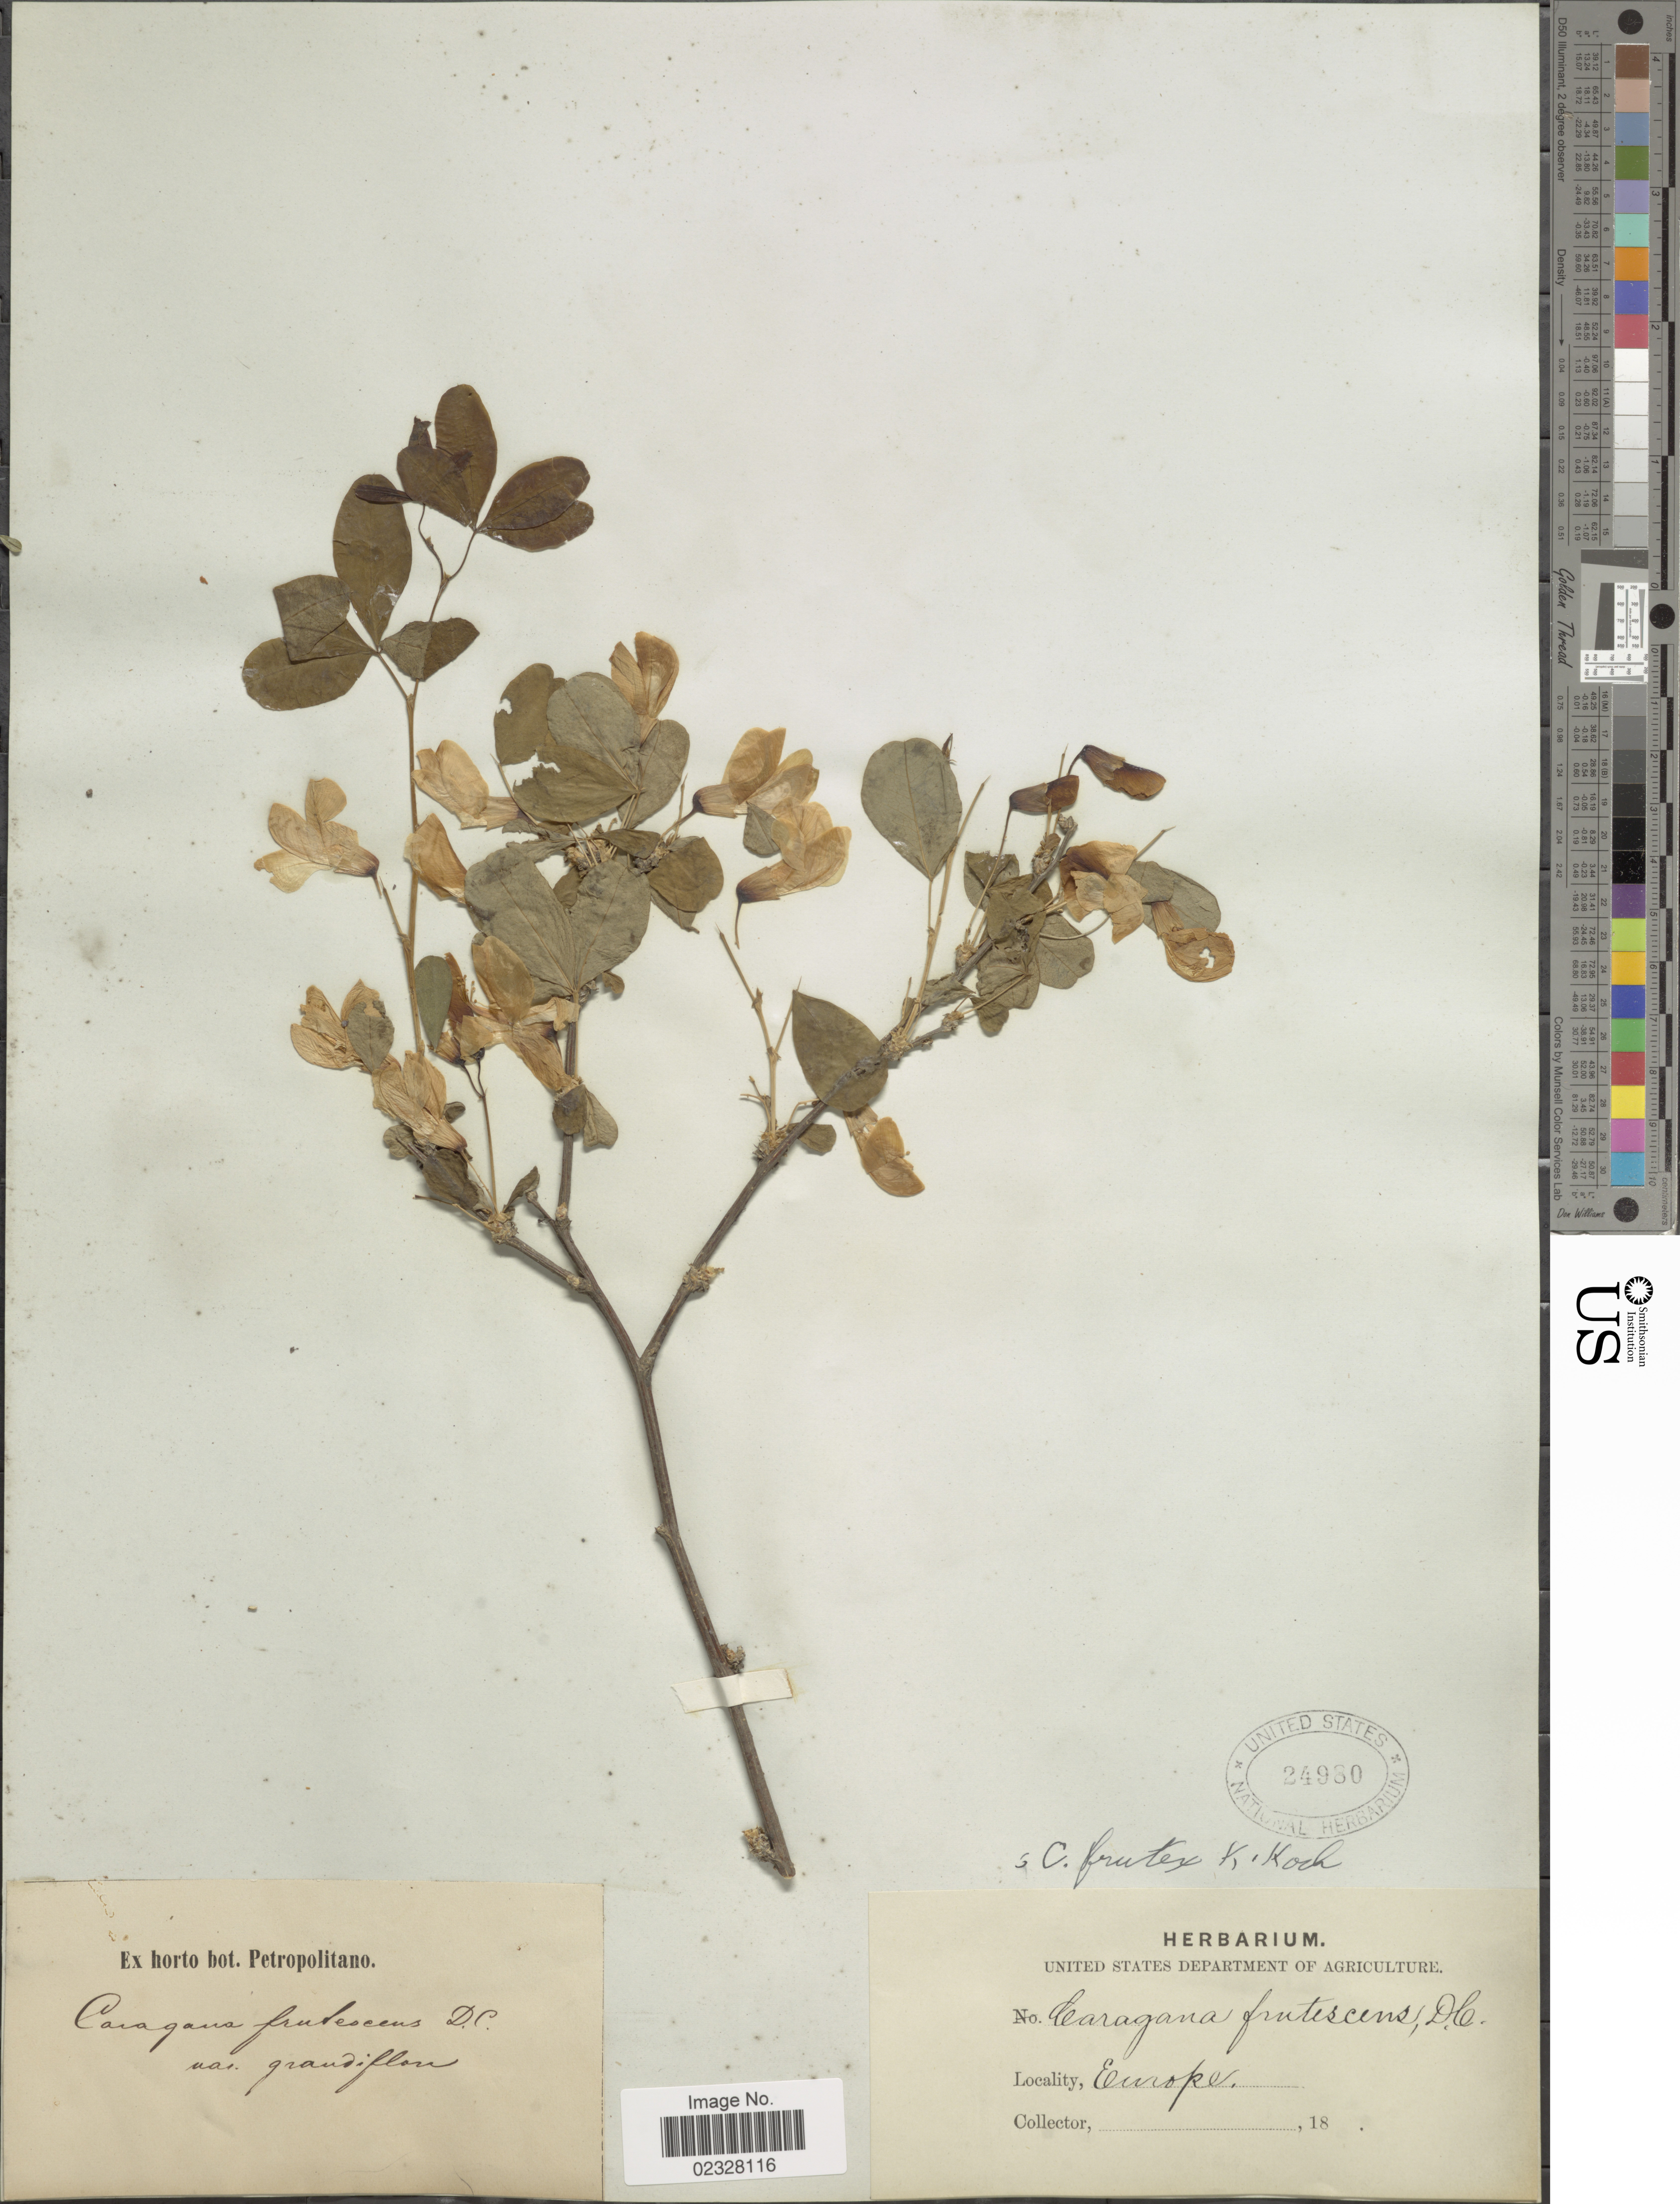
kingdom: Plantae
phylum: Tracheophyta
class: Magnoliopsida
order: Fabales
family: Fabaceae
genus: Caragana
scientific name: Caragana frutex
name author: (L.) K. Koch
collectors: ex herb. U. S. Department of Agriculture & ex Horto Bot. Petropolitano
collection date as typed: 18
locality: Europa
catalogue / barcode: US 24980